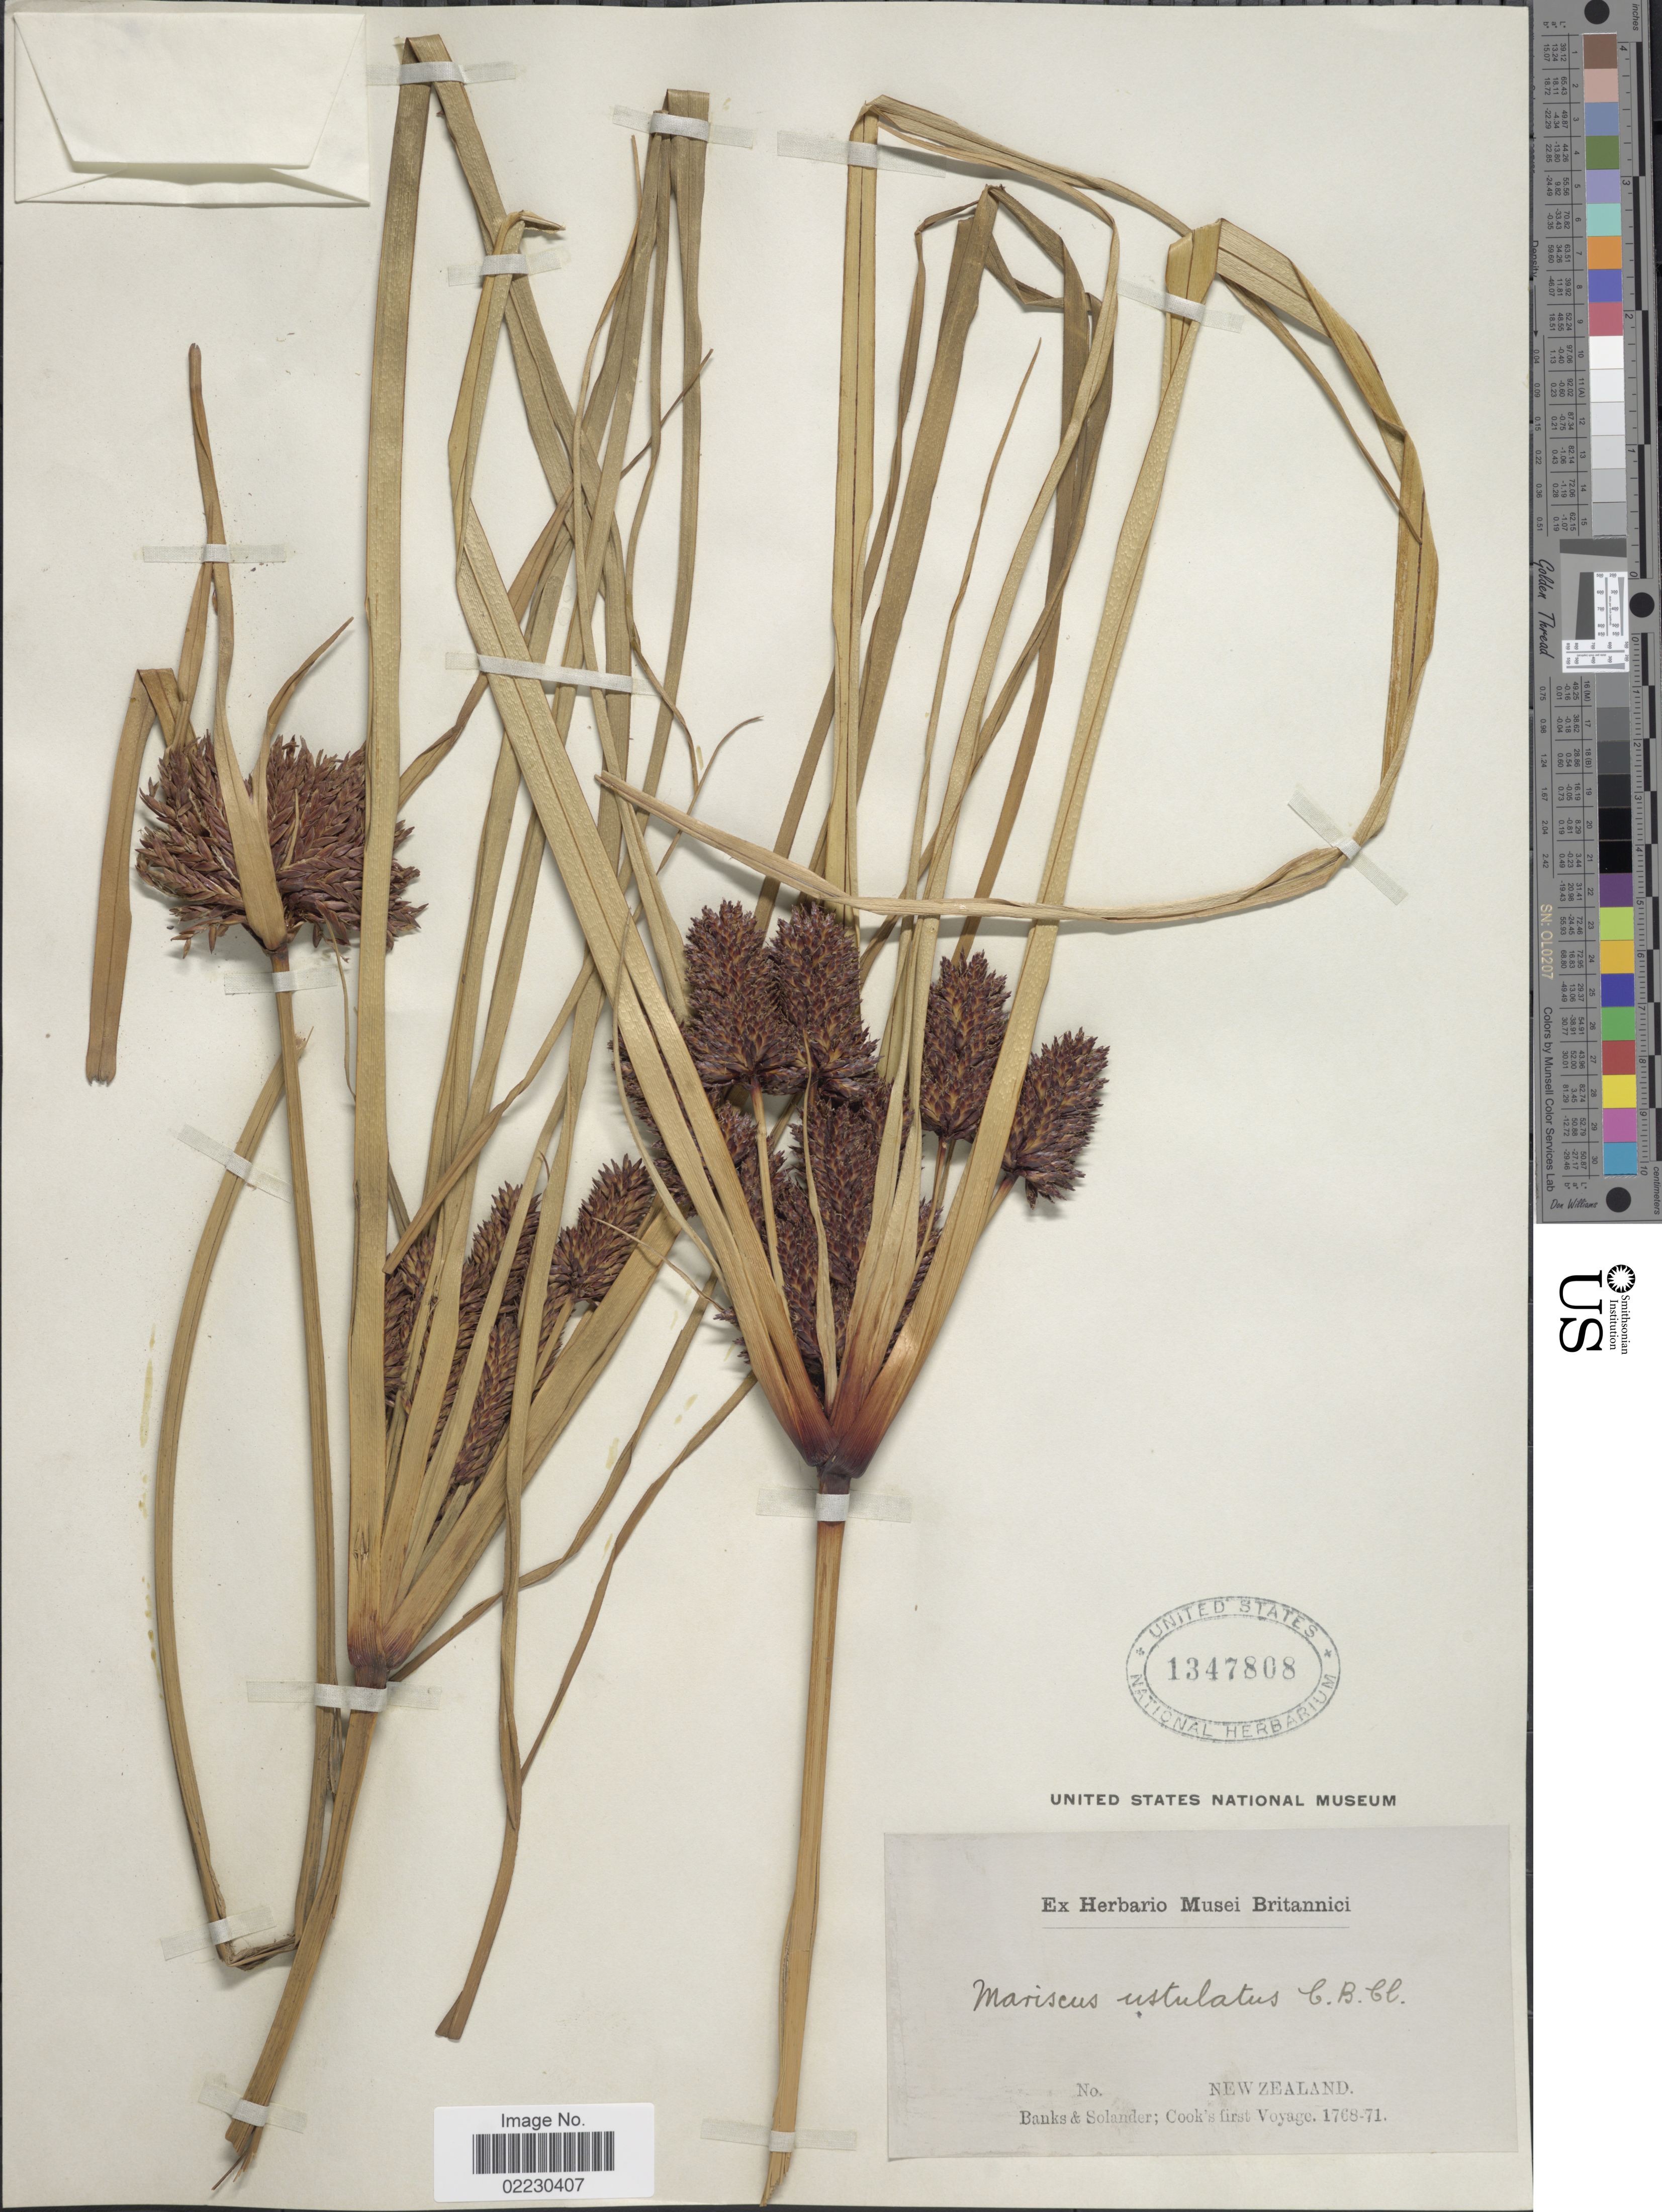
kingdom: Plantae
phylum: Tracheophyta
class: Liliopsida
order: Poales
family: Cyperaceae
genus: Cyperus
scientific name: Cyperus ustulatus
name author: A. Rich.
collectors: -- Banks & Solander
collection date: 1768/1771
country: New Zealand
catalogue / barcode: US 1347808